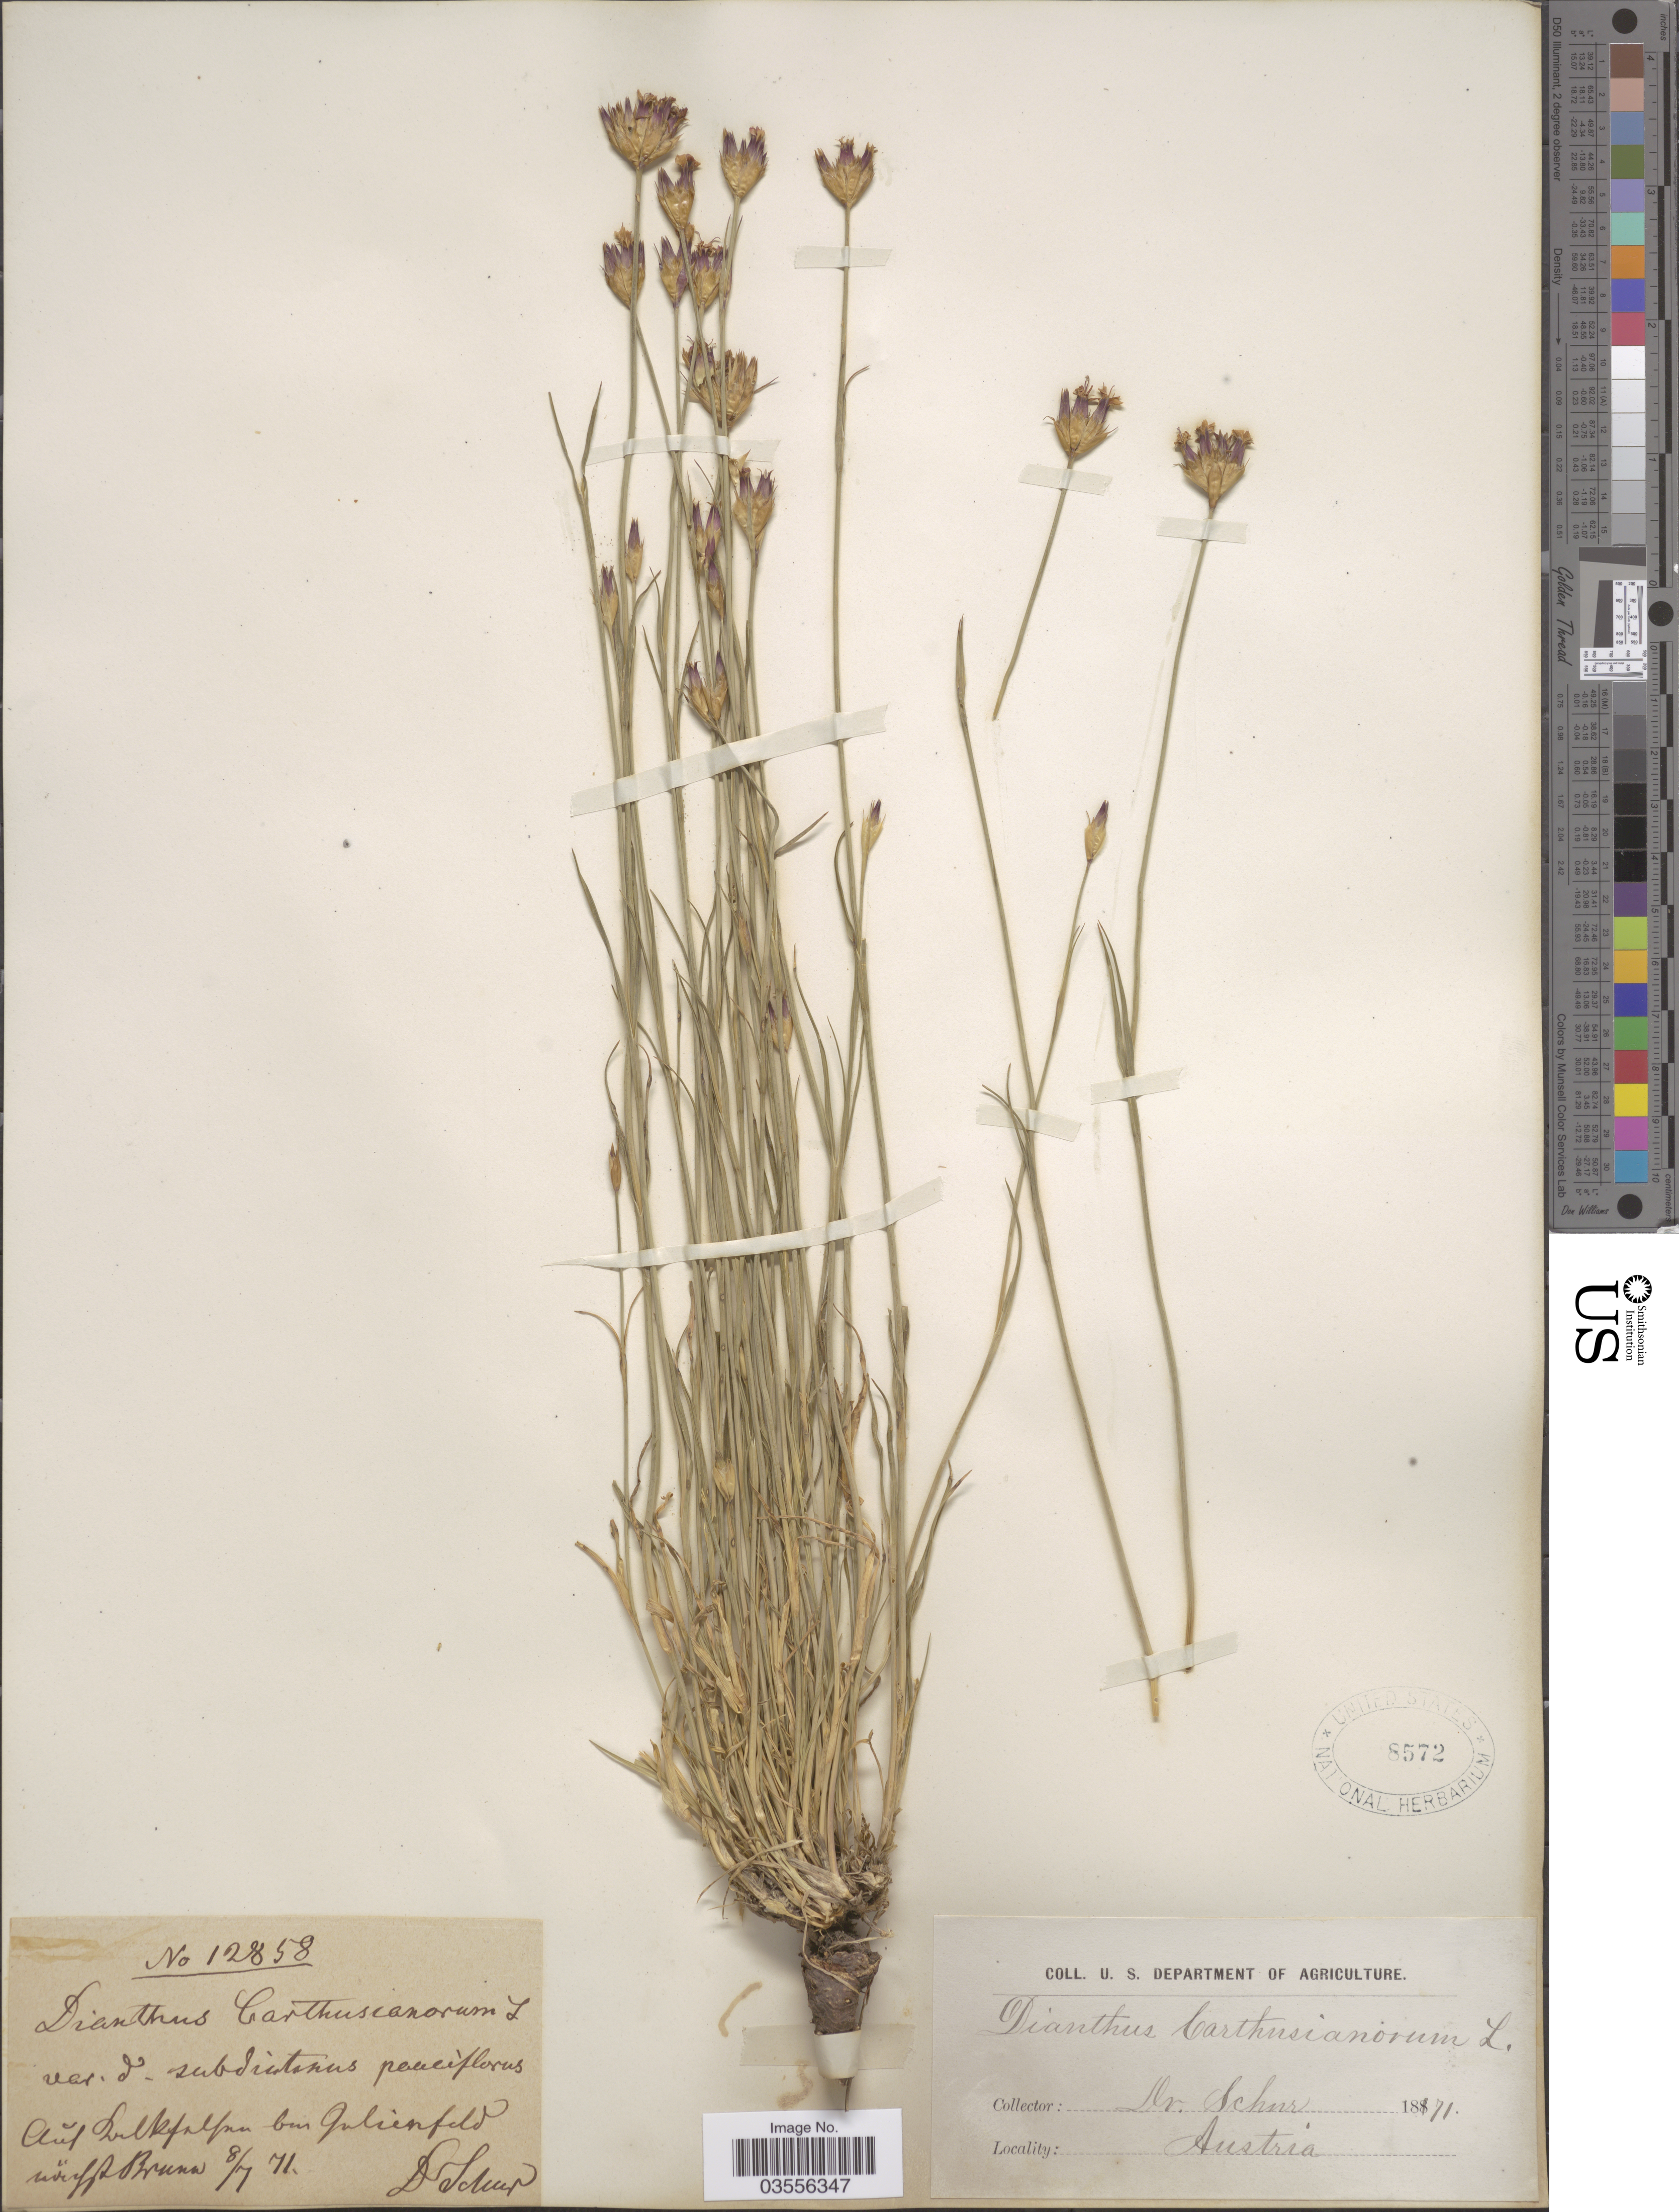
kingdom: Plantae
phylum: Tracheophyta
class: Magnoliopsida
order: Caryophyllales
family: Caryophyllaceae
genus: Dianthus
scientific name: Dianthus carthusianorum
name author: L.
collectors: Schur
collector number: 12858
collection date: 1871-07-08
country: Austria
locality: Aúf [illegible text] bai Gulienfeld[interpreted] [illegible text].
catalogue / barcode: US 8572